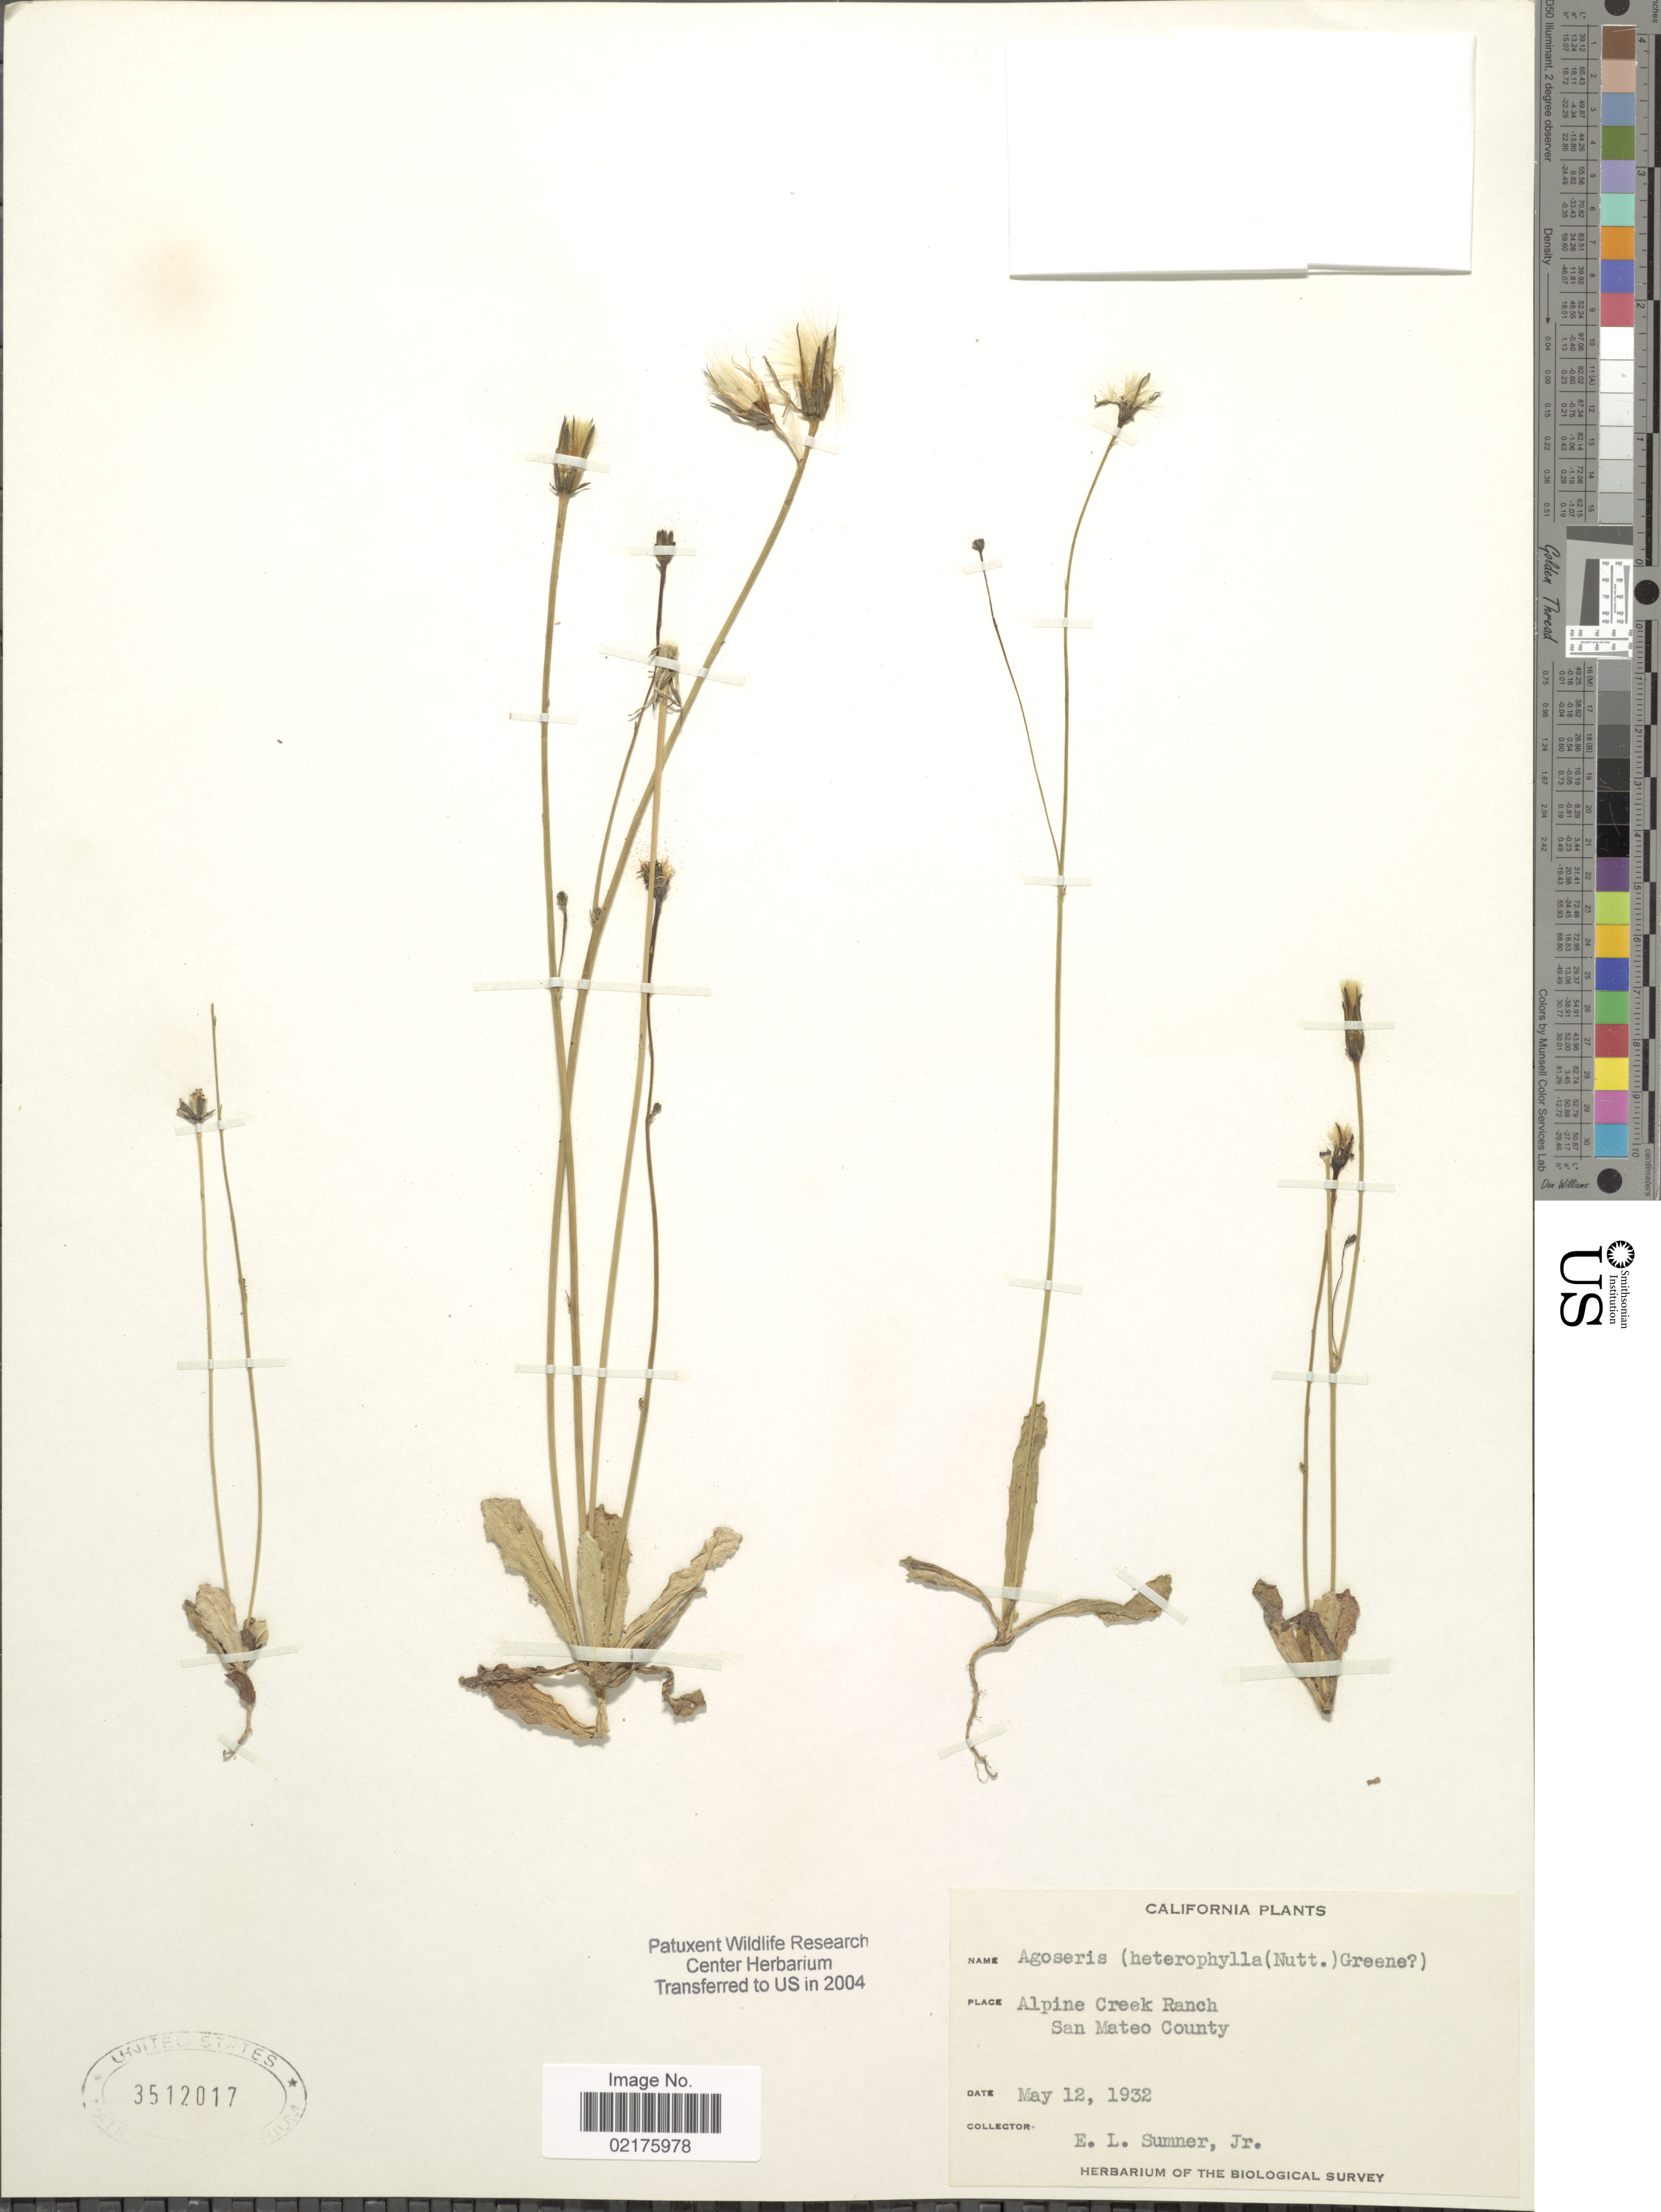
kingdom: Plantae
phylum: Tracheophyta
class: Magnoliopsida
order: Asterales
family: Asteraceae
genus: Agoseris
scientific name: Agoseris heterophylla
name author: (Nutt.) Greene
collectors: E. Sumner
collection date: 1932-05-12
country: United States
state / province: California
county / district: San Mateo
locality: Alpine Creek Ranch, San Mateo County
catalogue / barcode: US 2512017